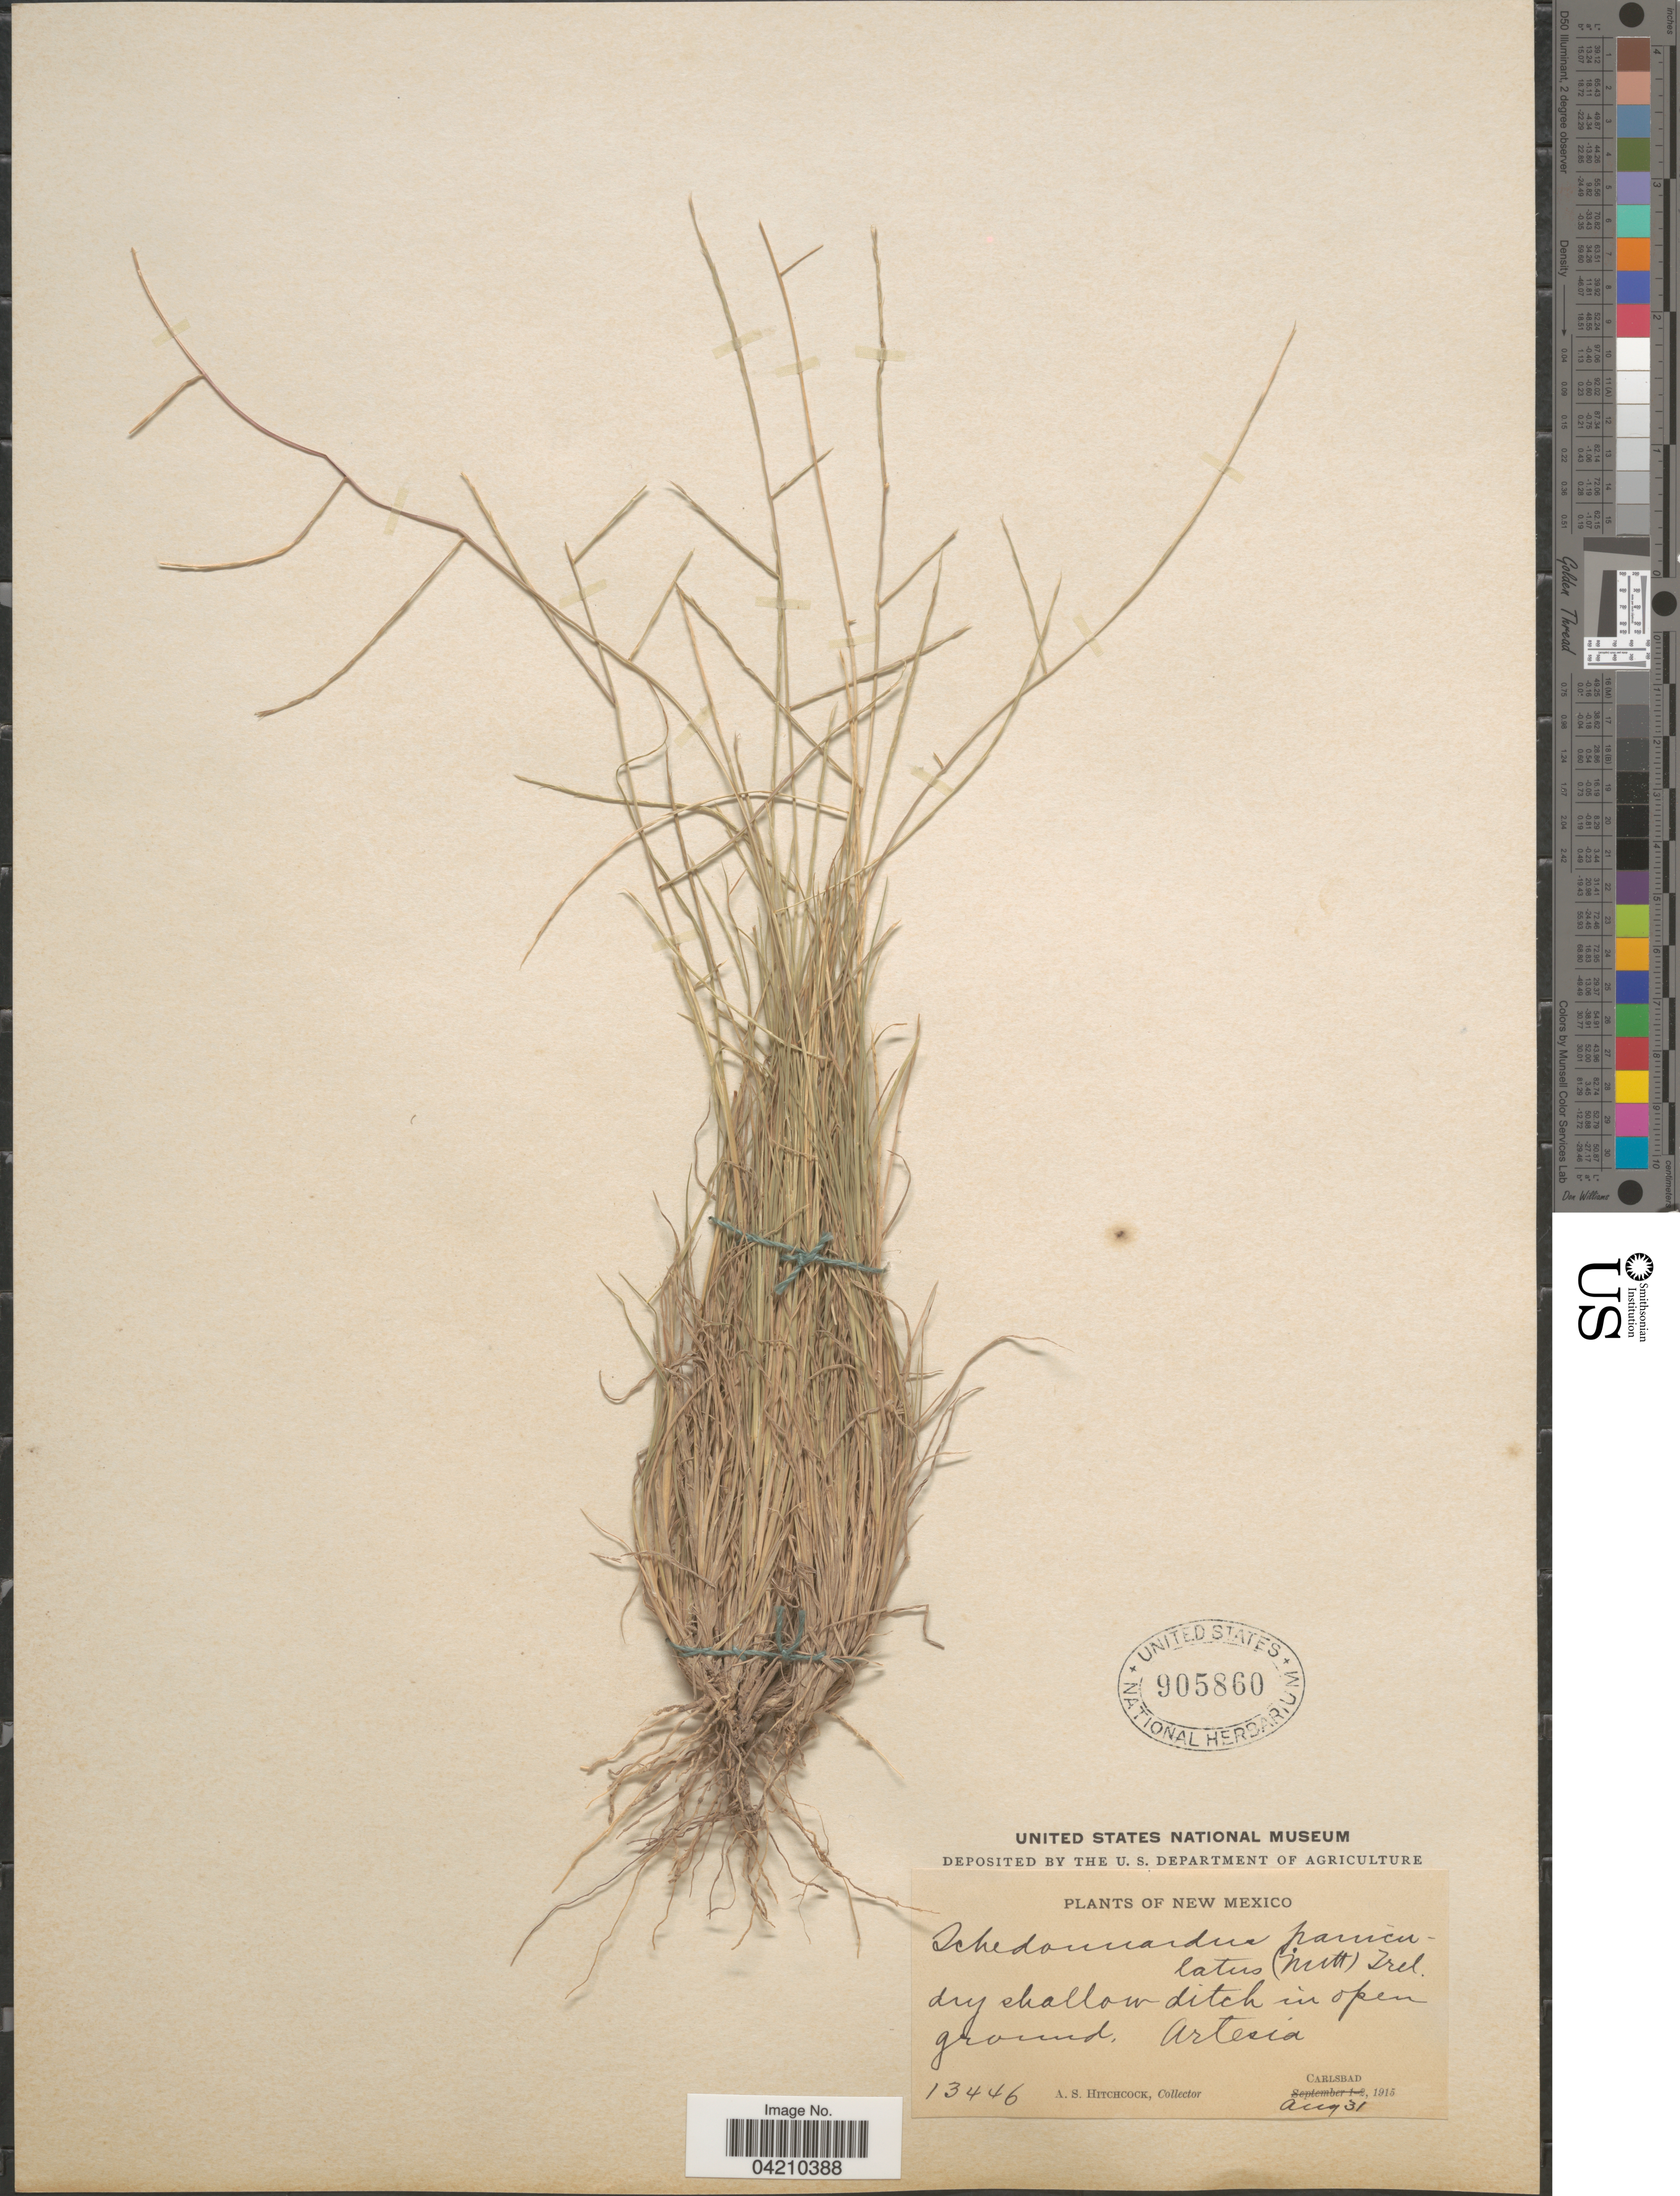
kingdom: Plantae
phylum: Tracheophyta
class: Liliopsida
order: Poales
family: Poaceae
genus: Muhlenbergia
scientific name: Muhlenbergia paniculata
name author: (Nutt.) Columbus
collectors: A. S. Hitchcock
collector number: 13446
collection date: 1915-08-31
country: United States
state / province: New Mexico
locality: Artesia. Carlsbad.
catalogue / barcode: US 905860